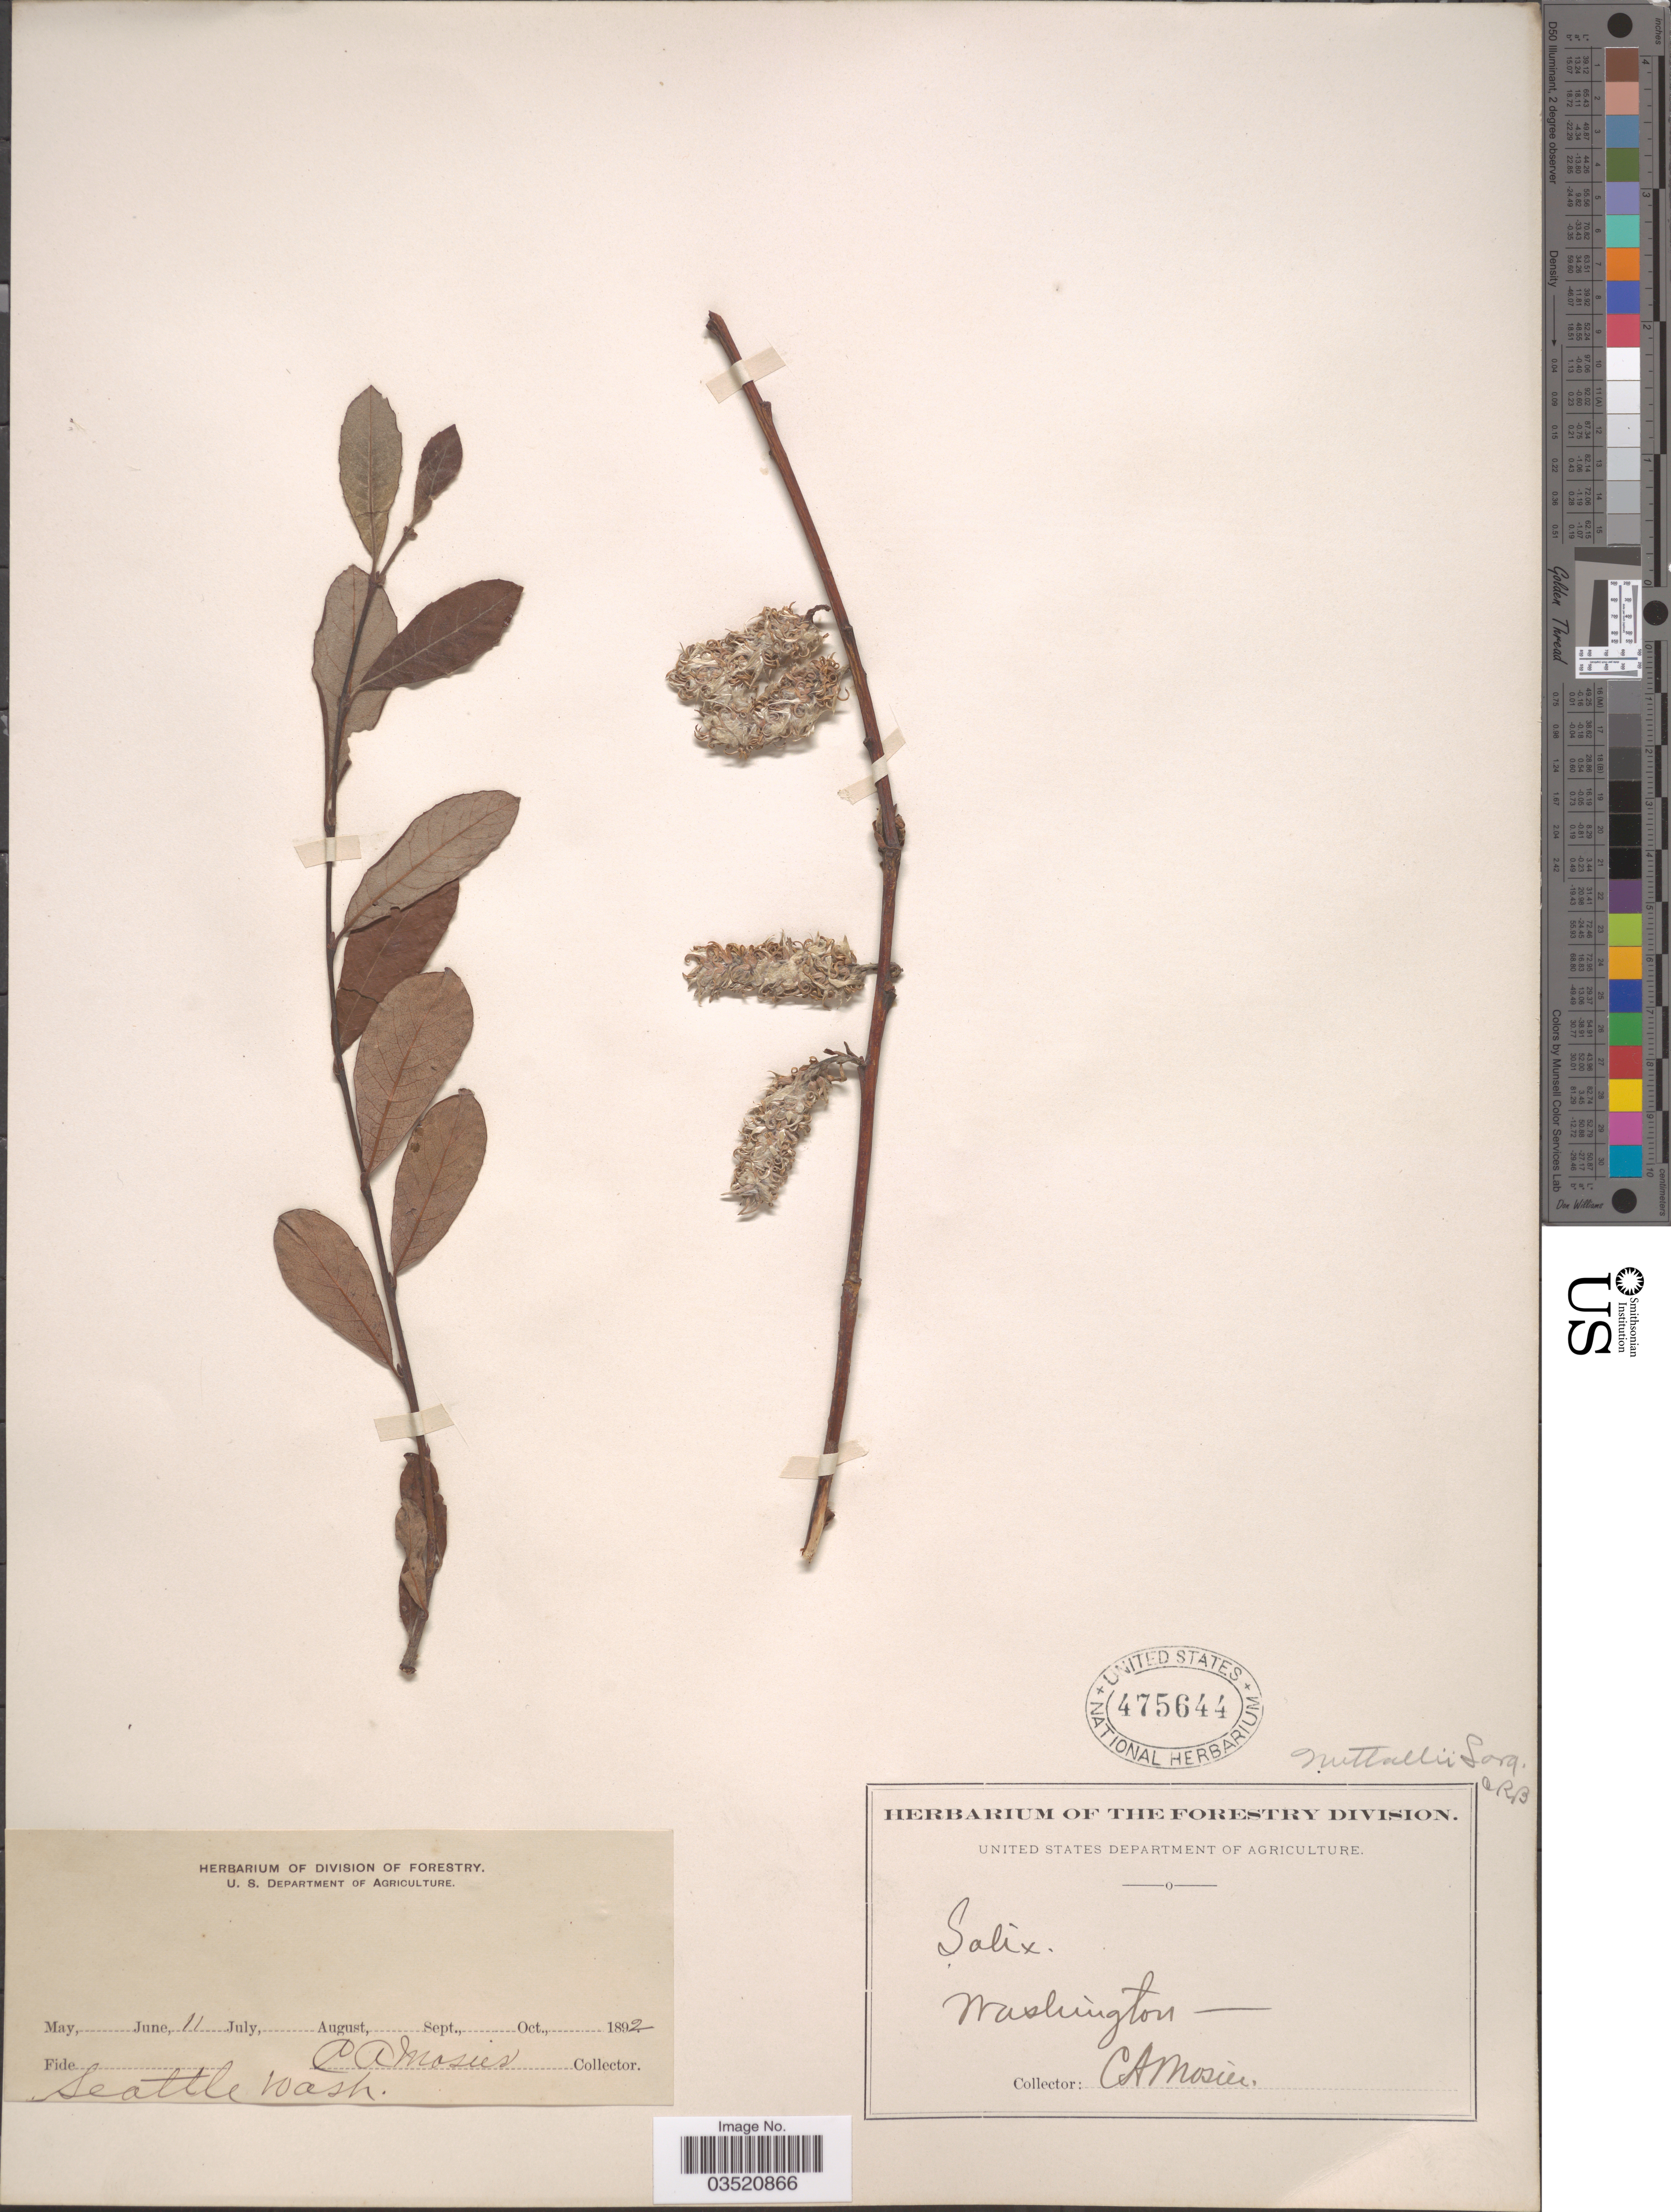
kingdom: Plantae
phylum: Tracheophyta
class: Magnoliopsida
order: Malpighiales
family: Salicaceae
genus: Salix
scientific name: Salix scouleriana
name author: Barratt ex Hook.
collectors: C. A. Mosier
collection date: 1892-06-11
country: United States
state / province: Washington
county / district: King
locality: Seattle.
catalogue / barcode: US 475644